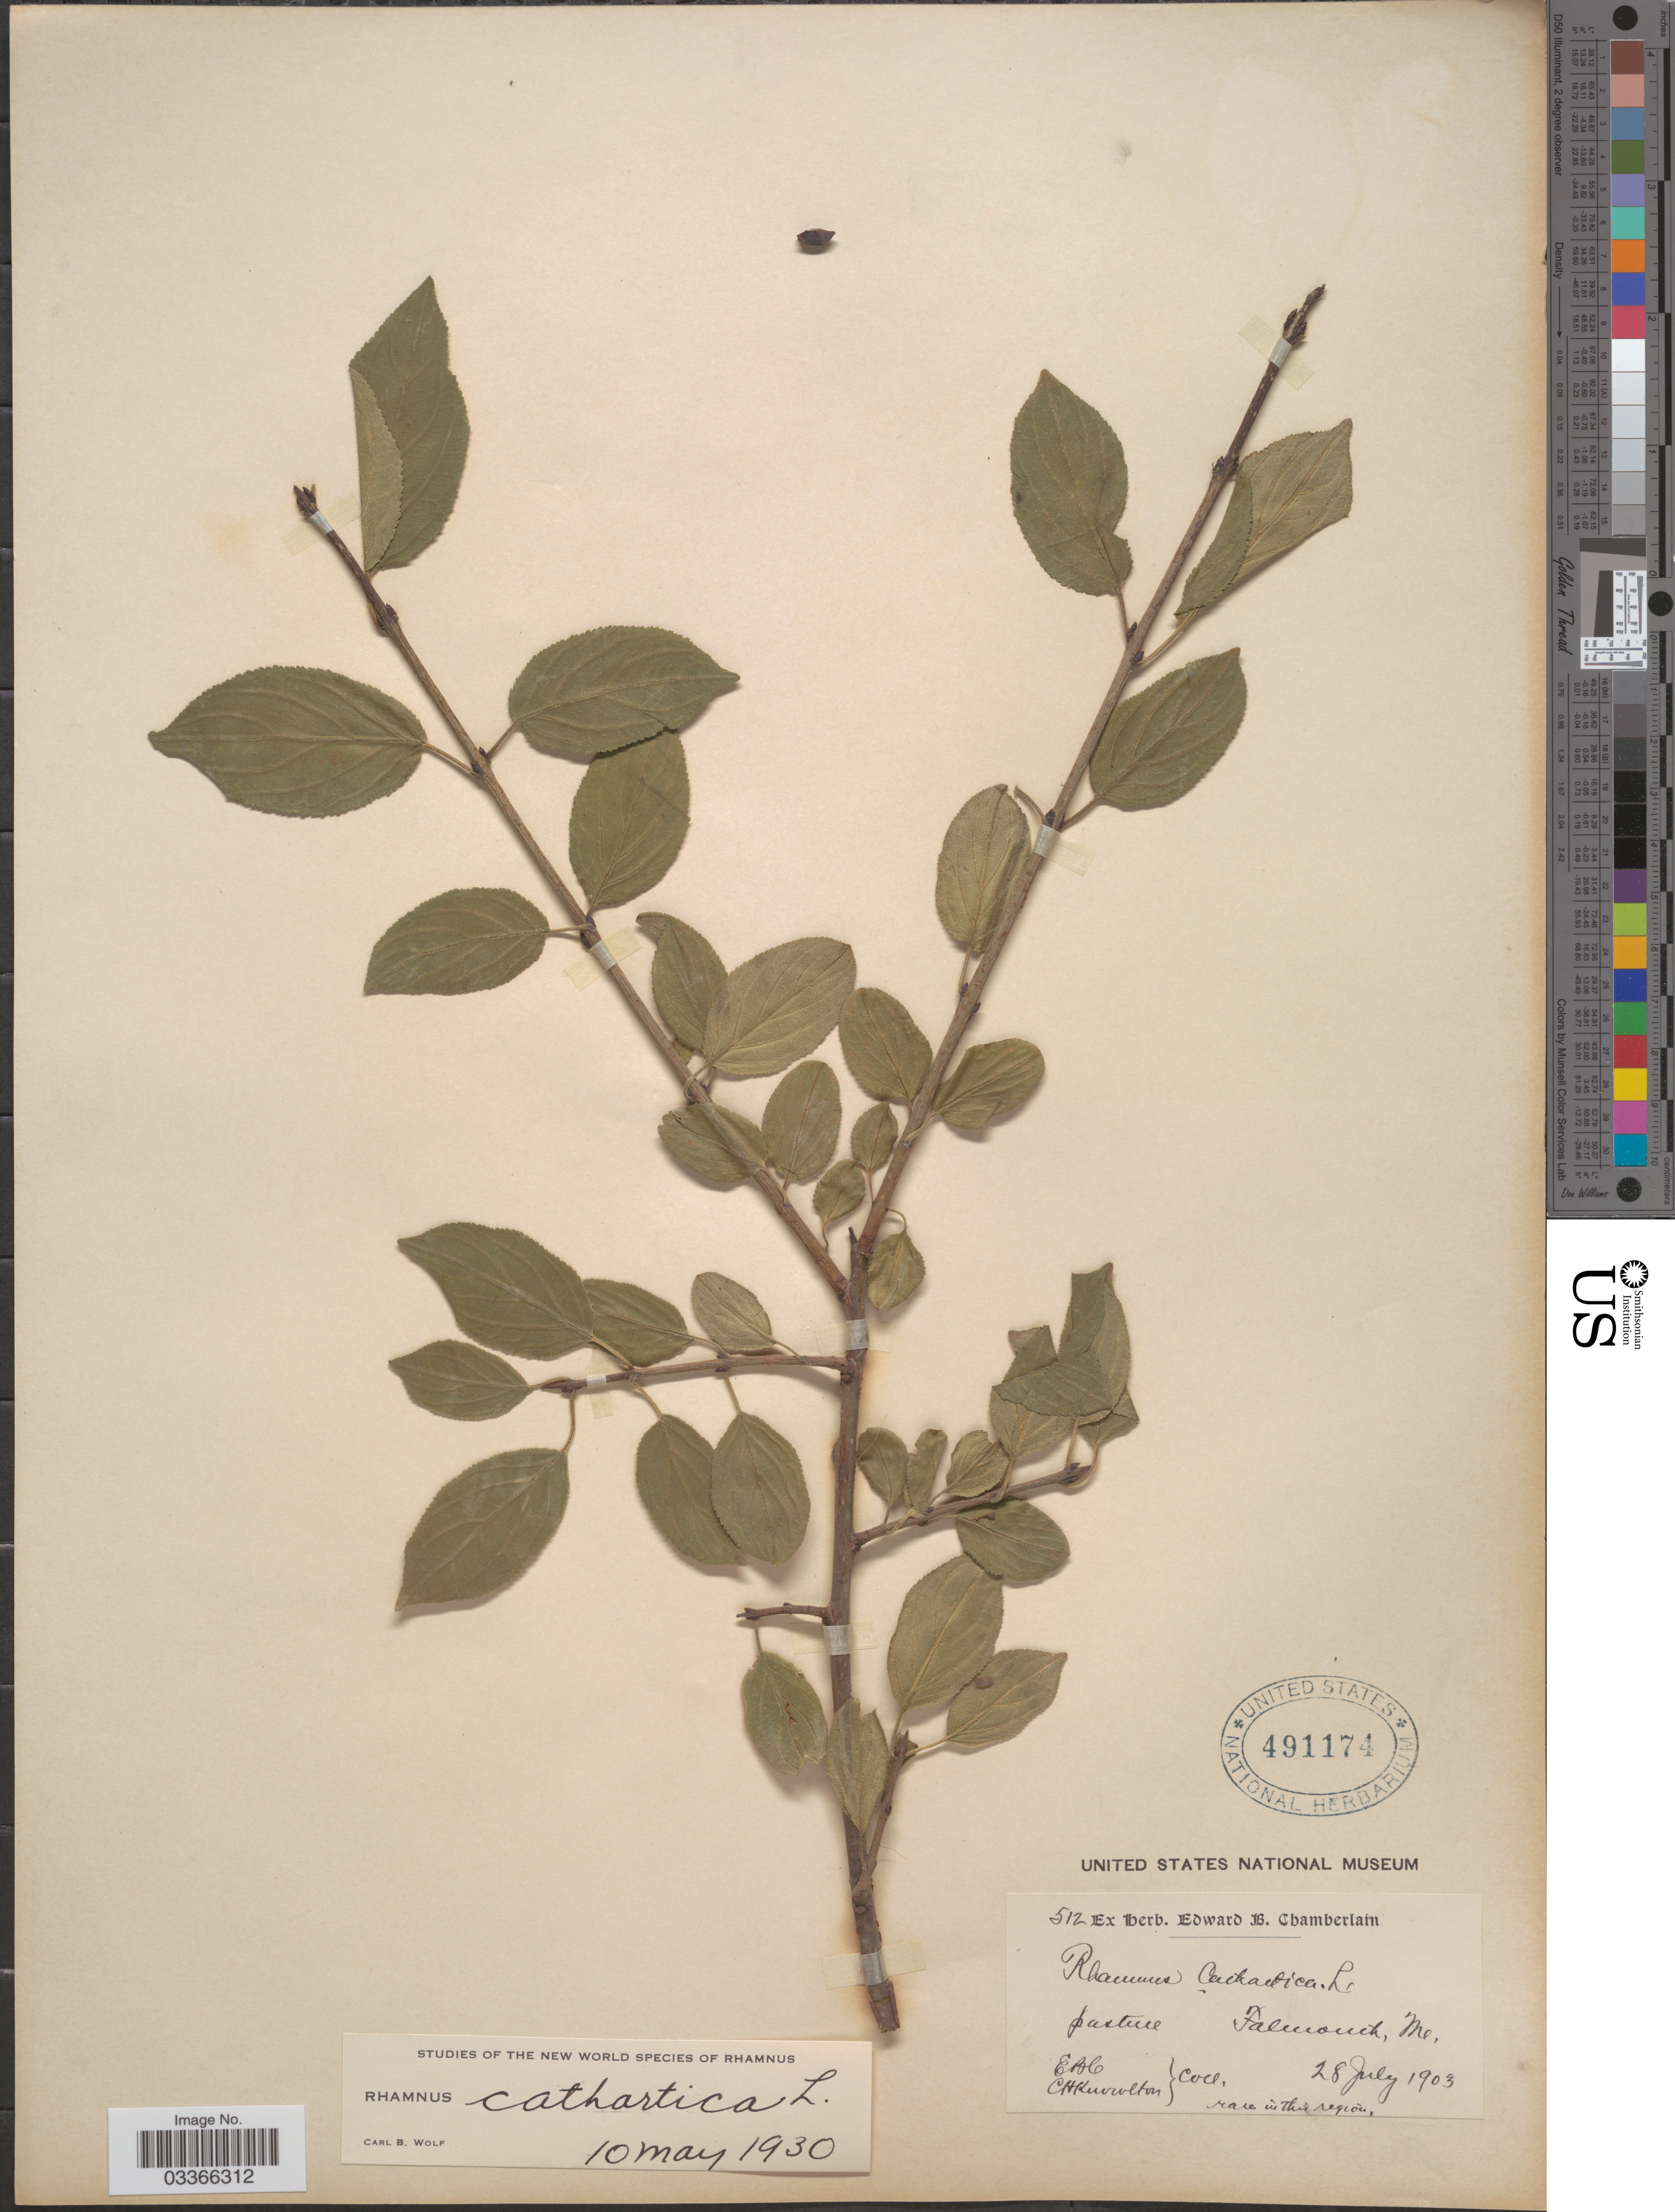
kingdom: Plantae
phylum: Tracheophyta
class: Magnoliopsida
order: Rosales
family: Rhamnaceae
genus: Rhamnus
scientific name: Rhamnus cathartica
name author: L.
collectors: E. Chamberlain & C. H. Knowlton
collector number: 512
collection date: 1903-07-28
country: United States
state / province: Maine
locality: Falmouth.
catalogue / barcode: US 491174